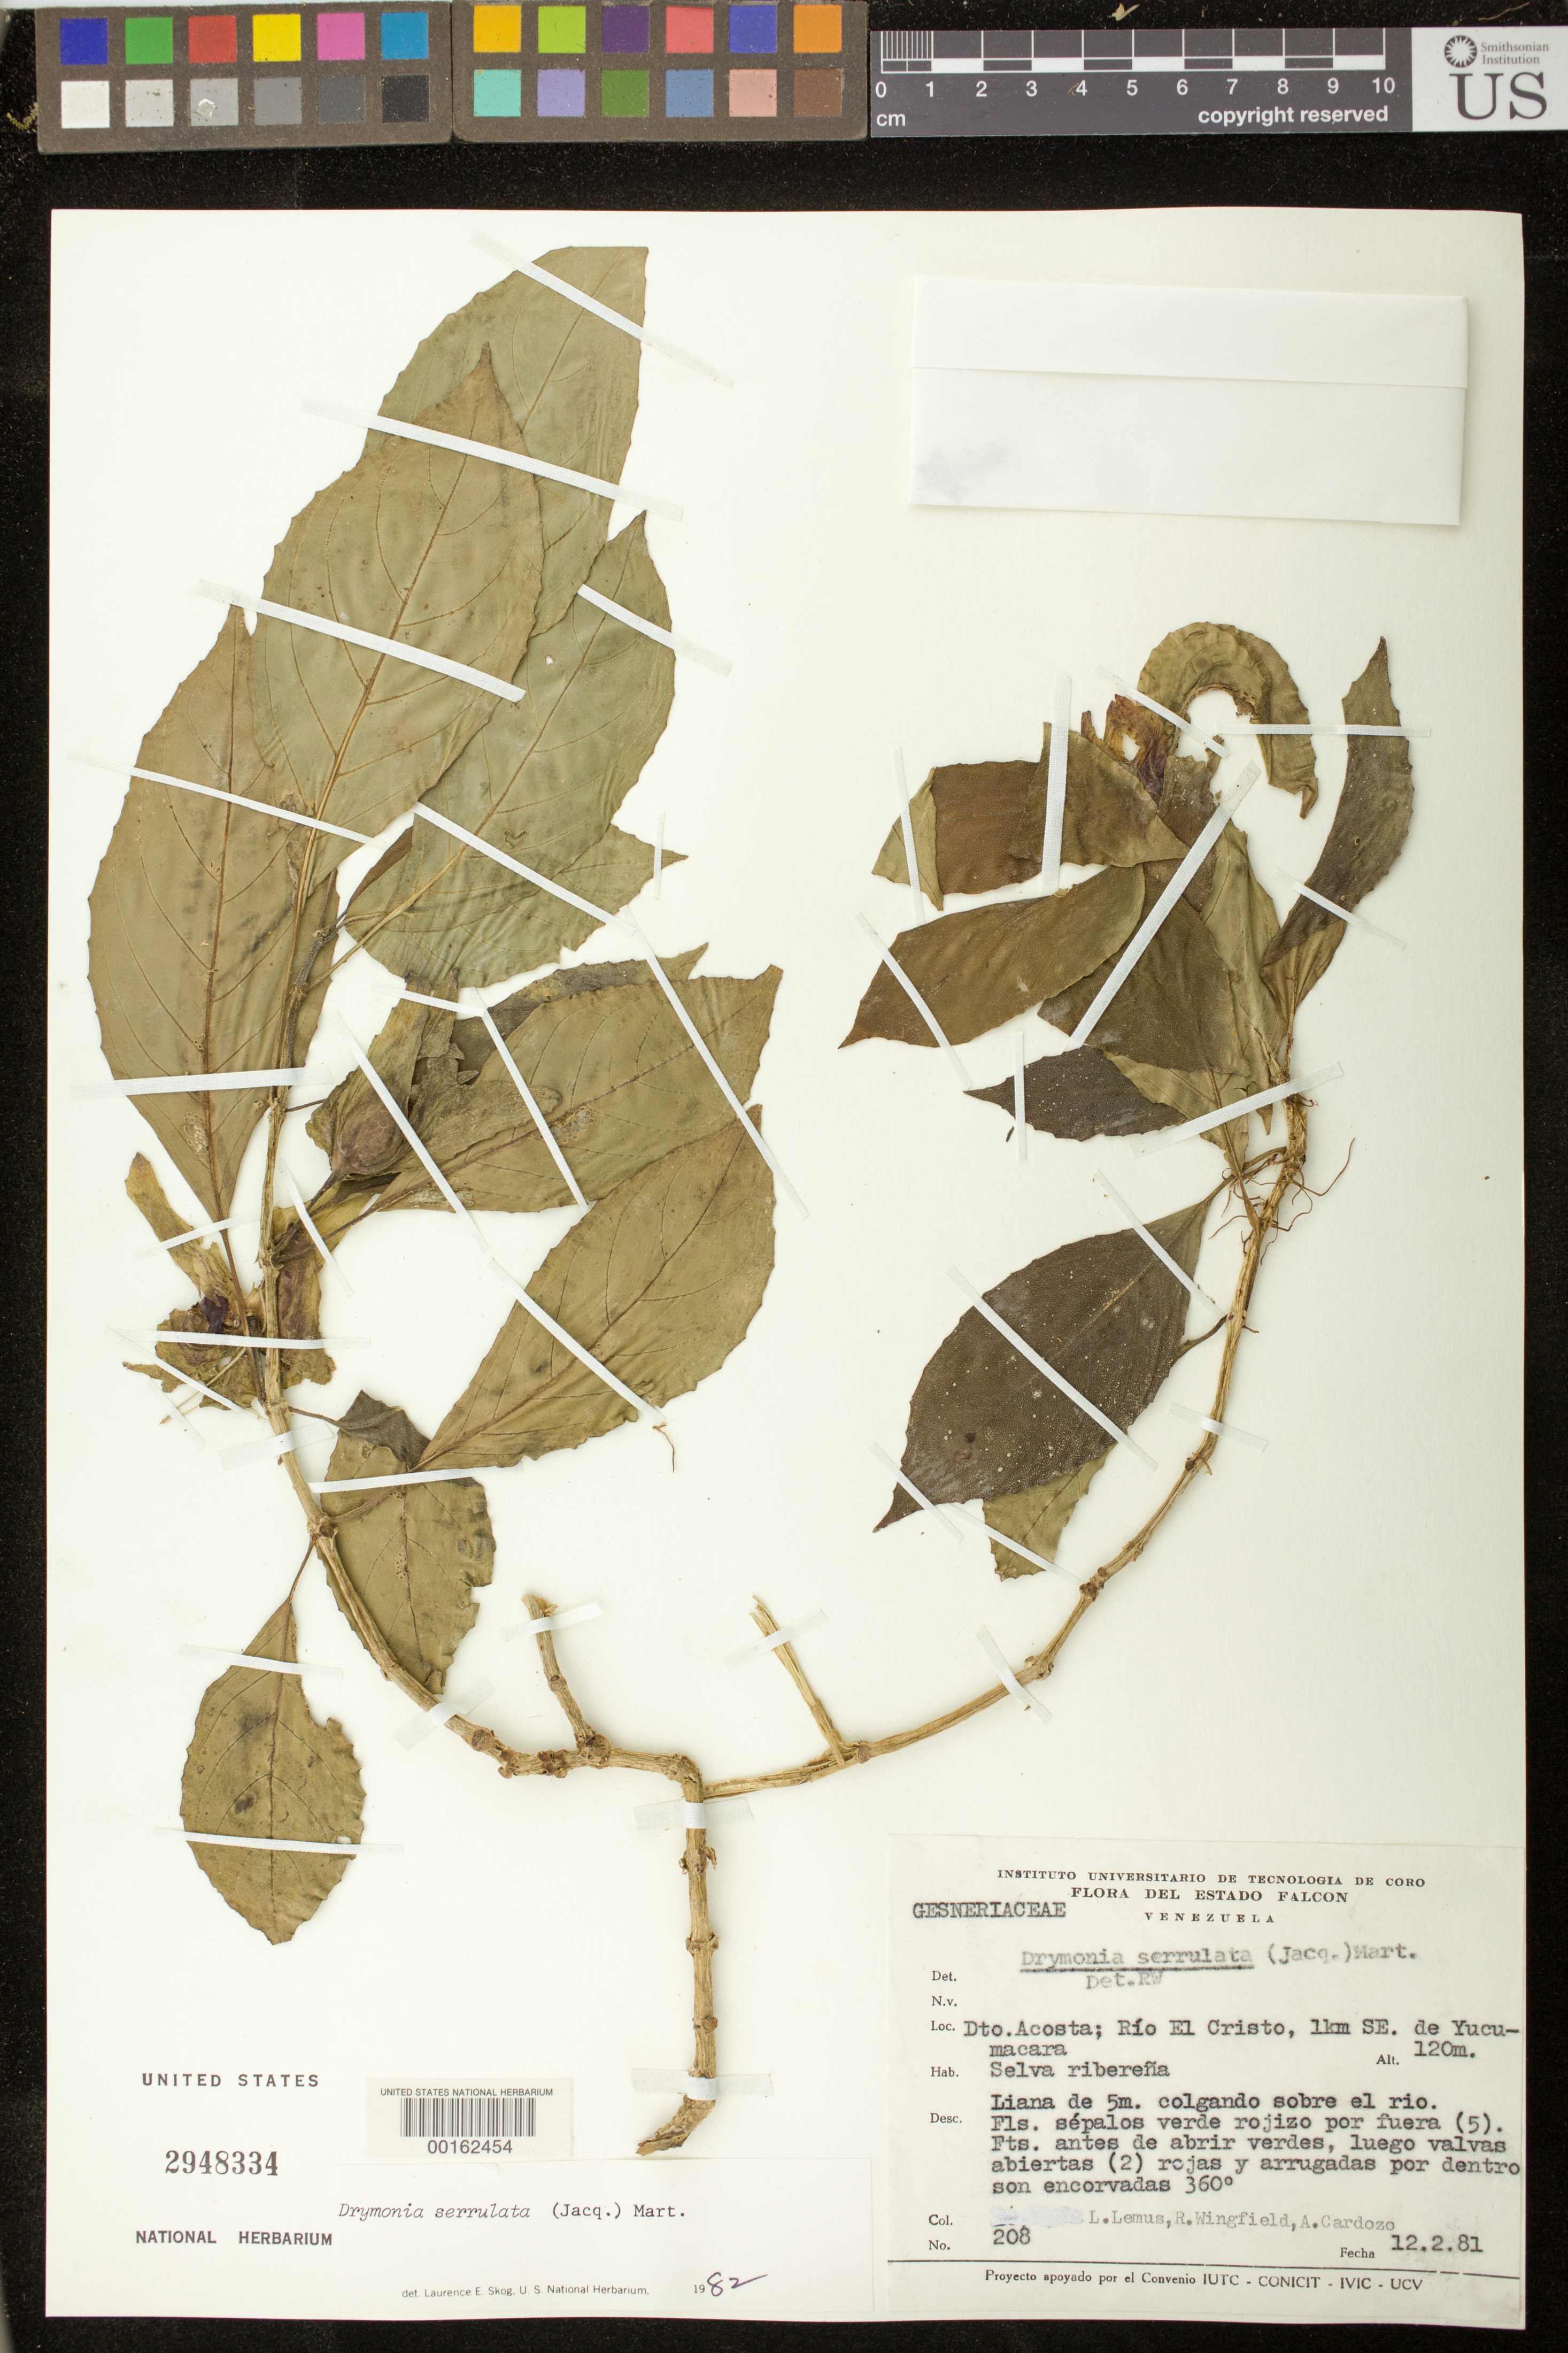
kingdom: Plantae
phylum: Tracheophyta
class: Magnoliopsida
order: Lamiales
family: Gesneriaceae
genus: Drymonia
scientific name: Drymonia serrulata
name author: (Jacq.) Mart.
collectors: L. Lemus & et al.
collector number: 208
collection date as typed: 1981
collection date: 1981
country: Venezuela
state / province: Falcon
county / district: Jacura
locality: Dist. Acosta, Rio El Cristo, 1 km SE of Yucumacara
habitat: Forest on riverbank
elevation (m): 120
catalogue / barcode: US 2948334